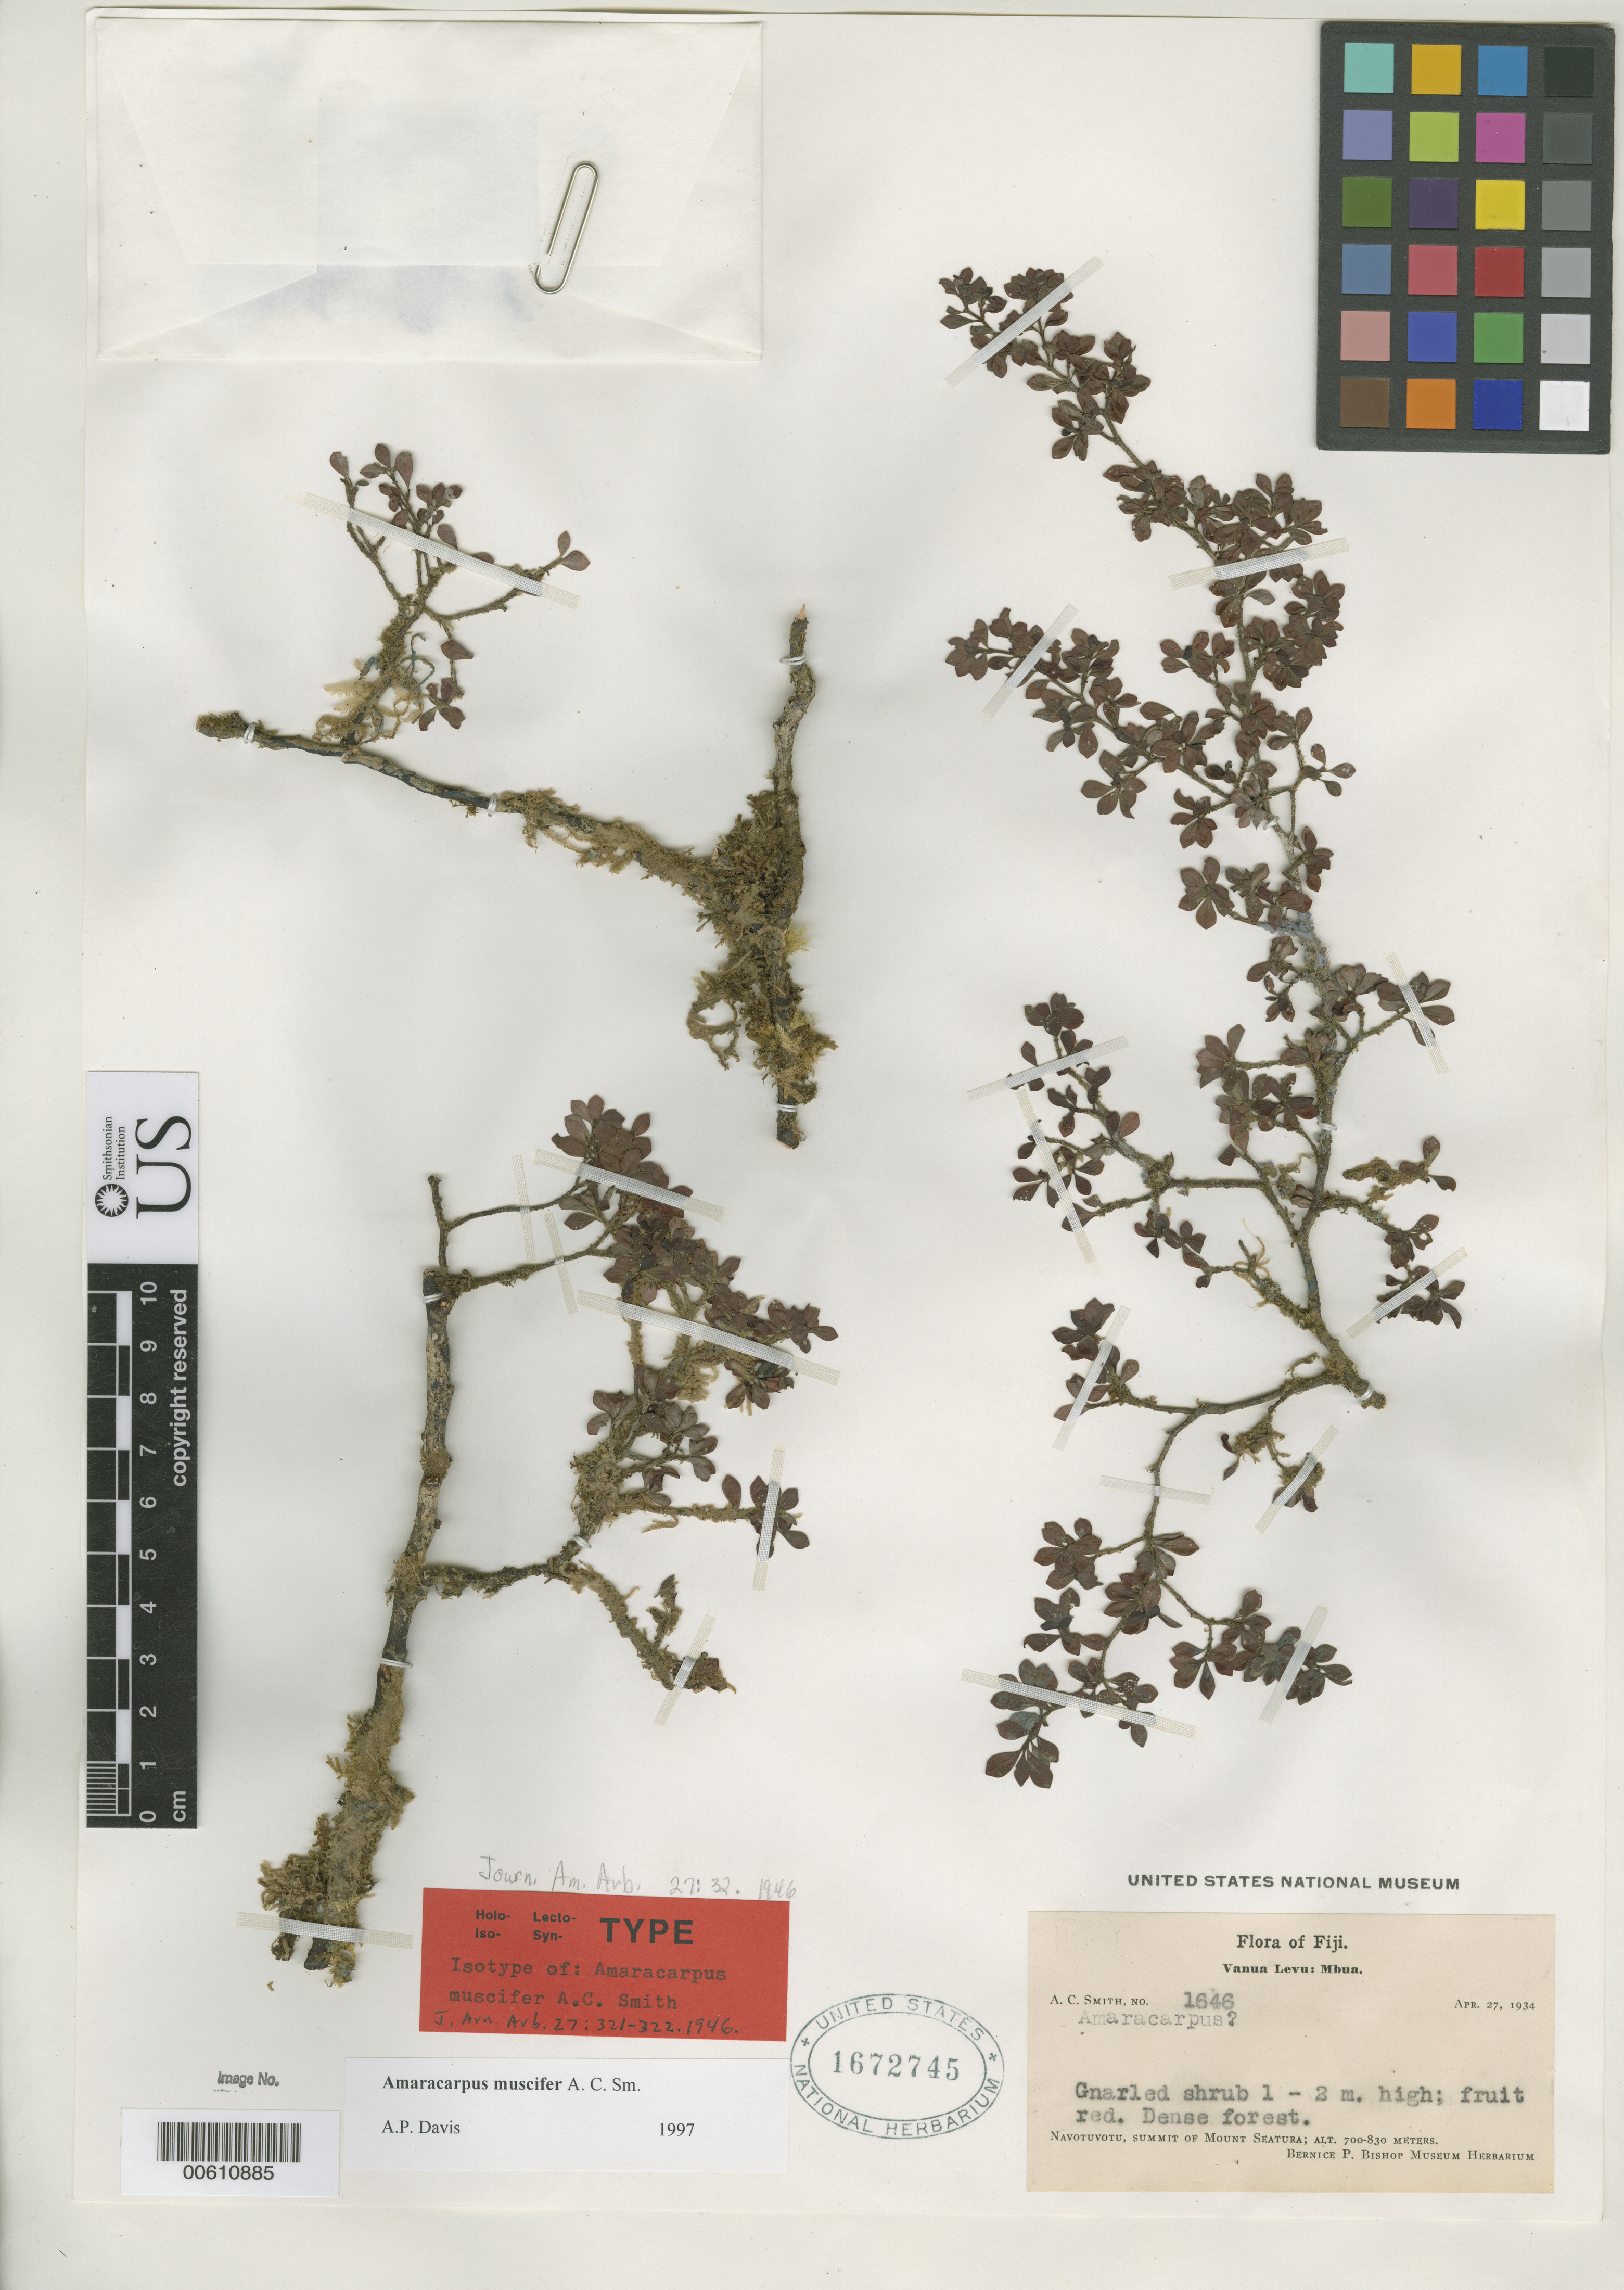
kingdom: Plantae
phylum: Tracheophyta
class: Magnoliopsida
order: Gentianales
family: Rubiaceae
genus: Amaracarpus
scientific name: Amaracarpus muscifer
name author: A.C. Sm.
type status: Isotype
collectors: A. C. Smith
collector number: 1646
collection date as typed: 27 Apr 1934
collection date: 1934-04-27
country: Fiji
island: Vanua Levu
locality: Mbua, Navotuvotu, summit of Mount Seatura. [Vanua Levu Group]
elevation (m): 700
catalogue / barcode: US 1672745